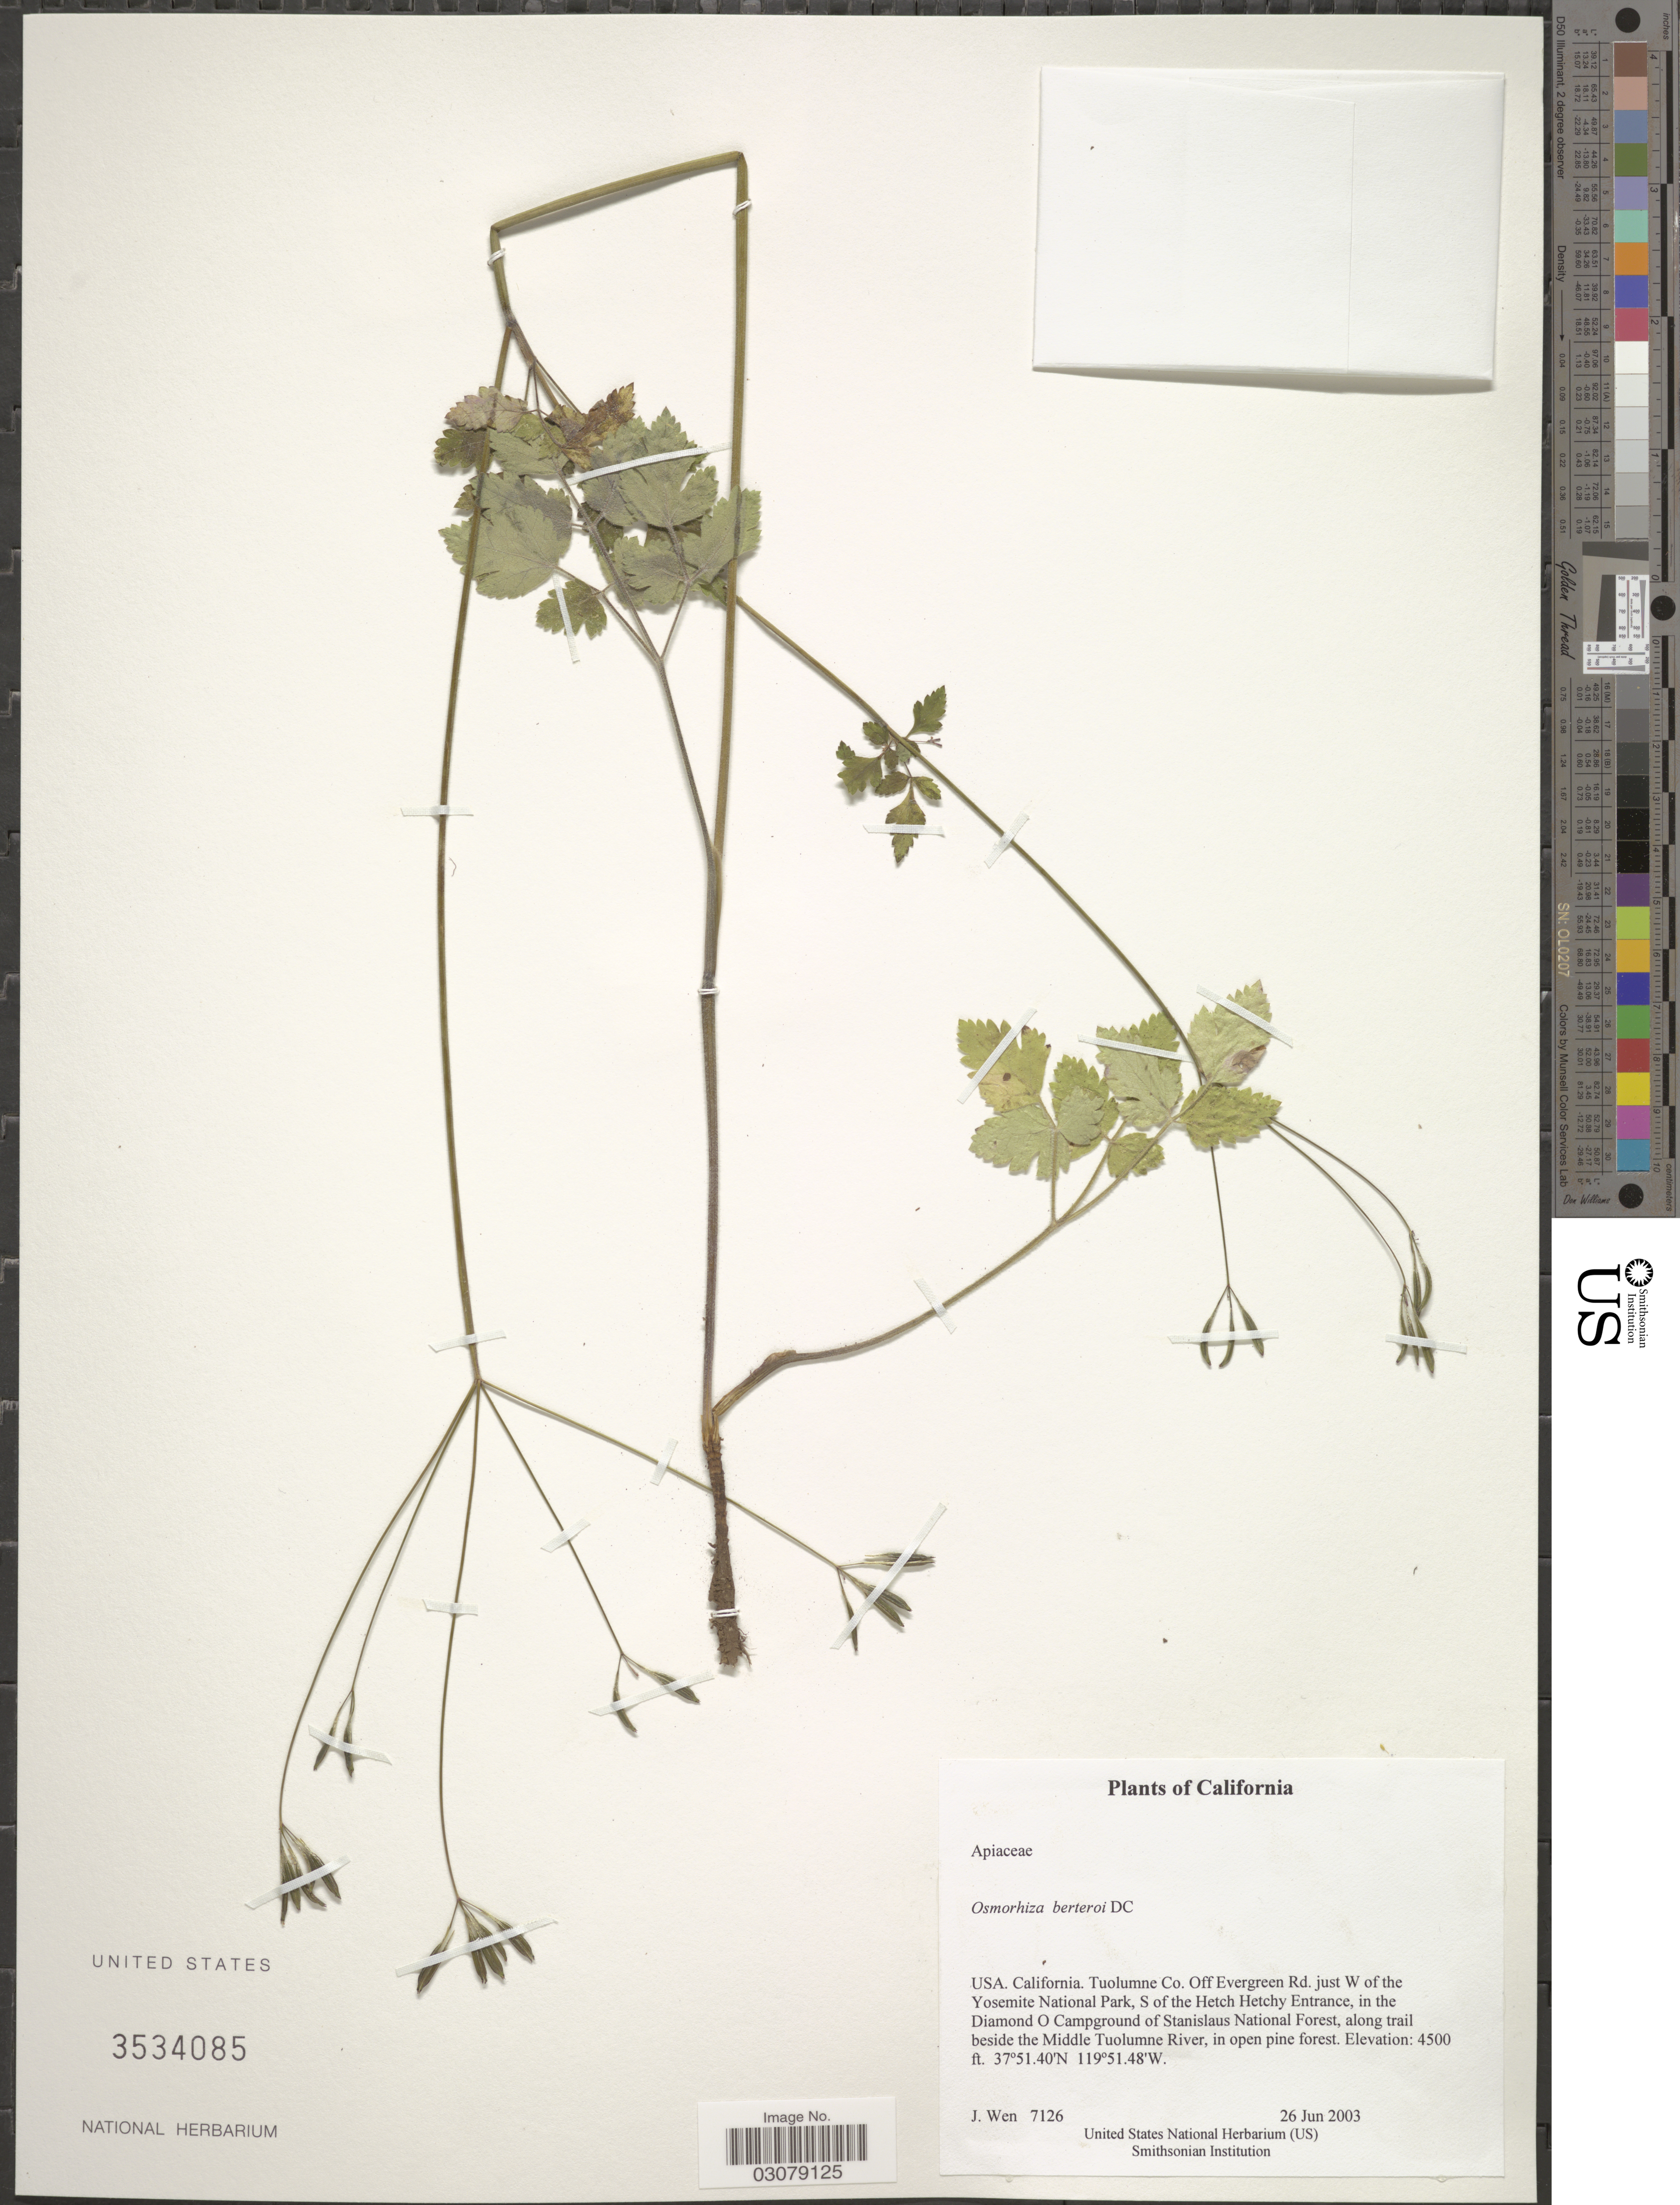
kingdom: Plantae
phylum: Tracheophyta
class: Magnoliopsida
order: Apiales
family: Apiaceae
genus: Osmorhiza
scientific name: Osmorhiza berteroi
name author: DC.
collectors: J. Wen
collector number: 7126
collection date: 2003-06-26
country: United States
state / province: California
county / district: Tuolumne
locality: Tuolumne Co. Off Evergreen Rd. just W of the Yosemite National Park, S of the Hetch Hetchy Entrance, in the Diamond O Campground of Stanislaus National Forest, along trail beside the Middle Tuolumne River.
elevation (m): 1372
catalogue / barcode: US 3534085